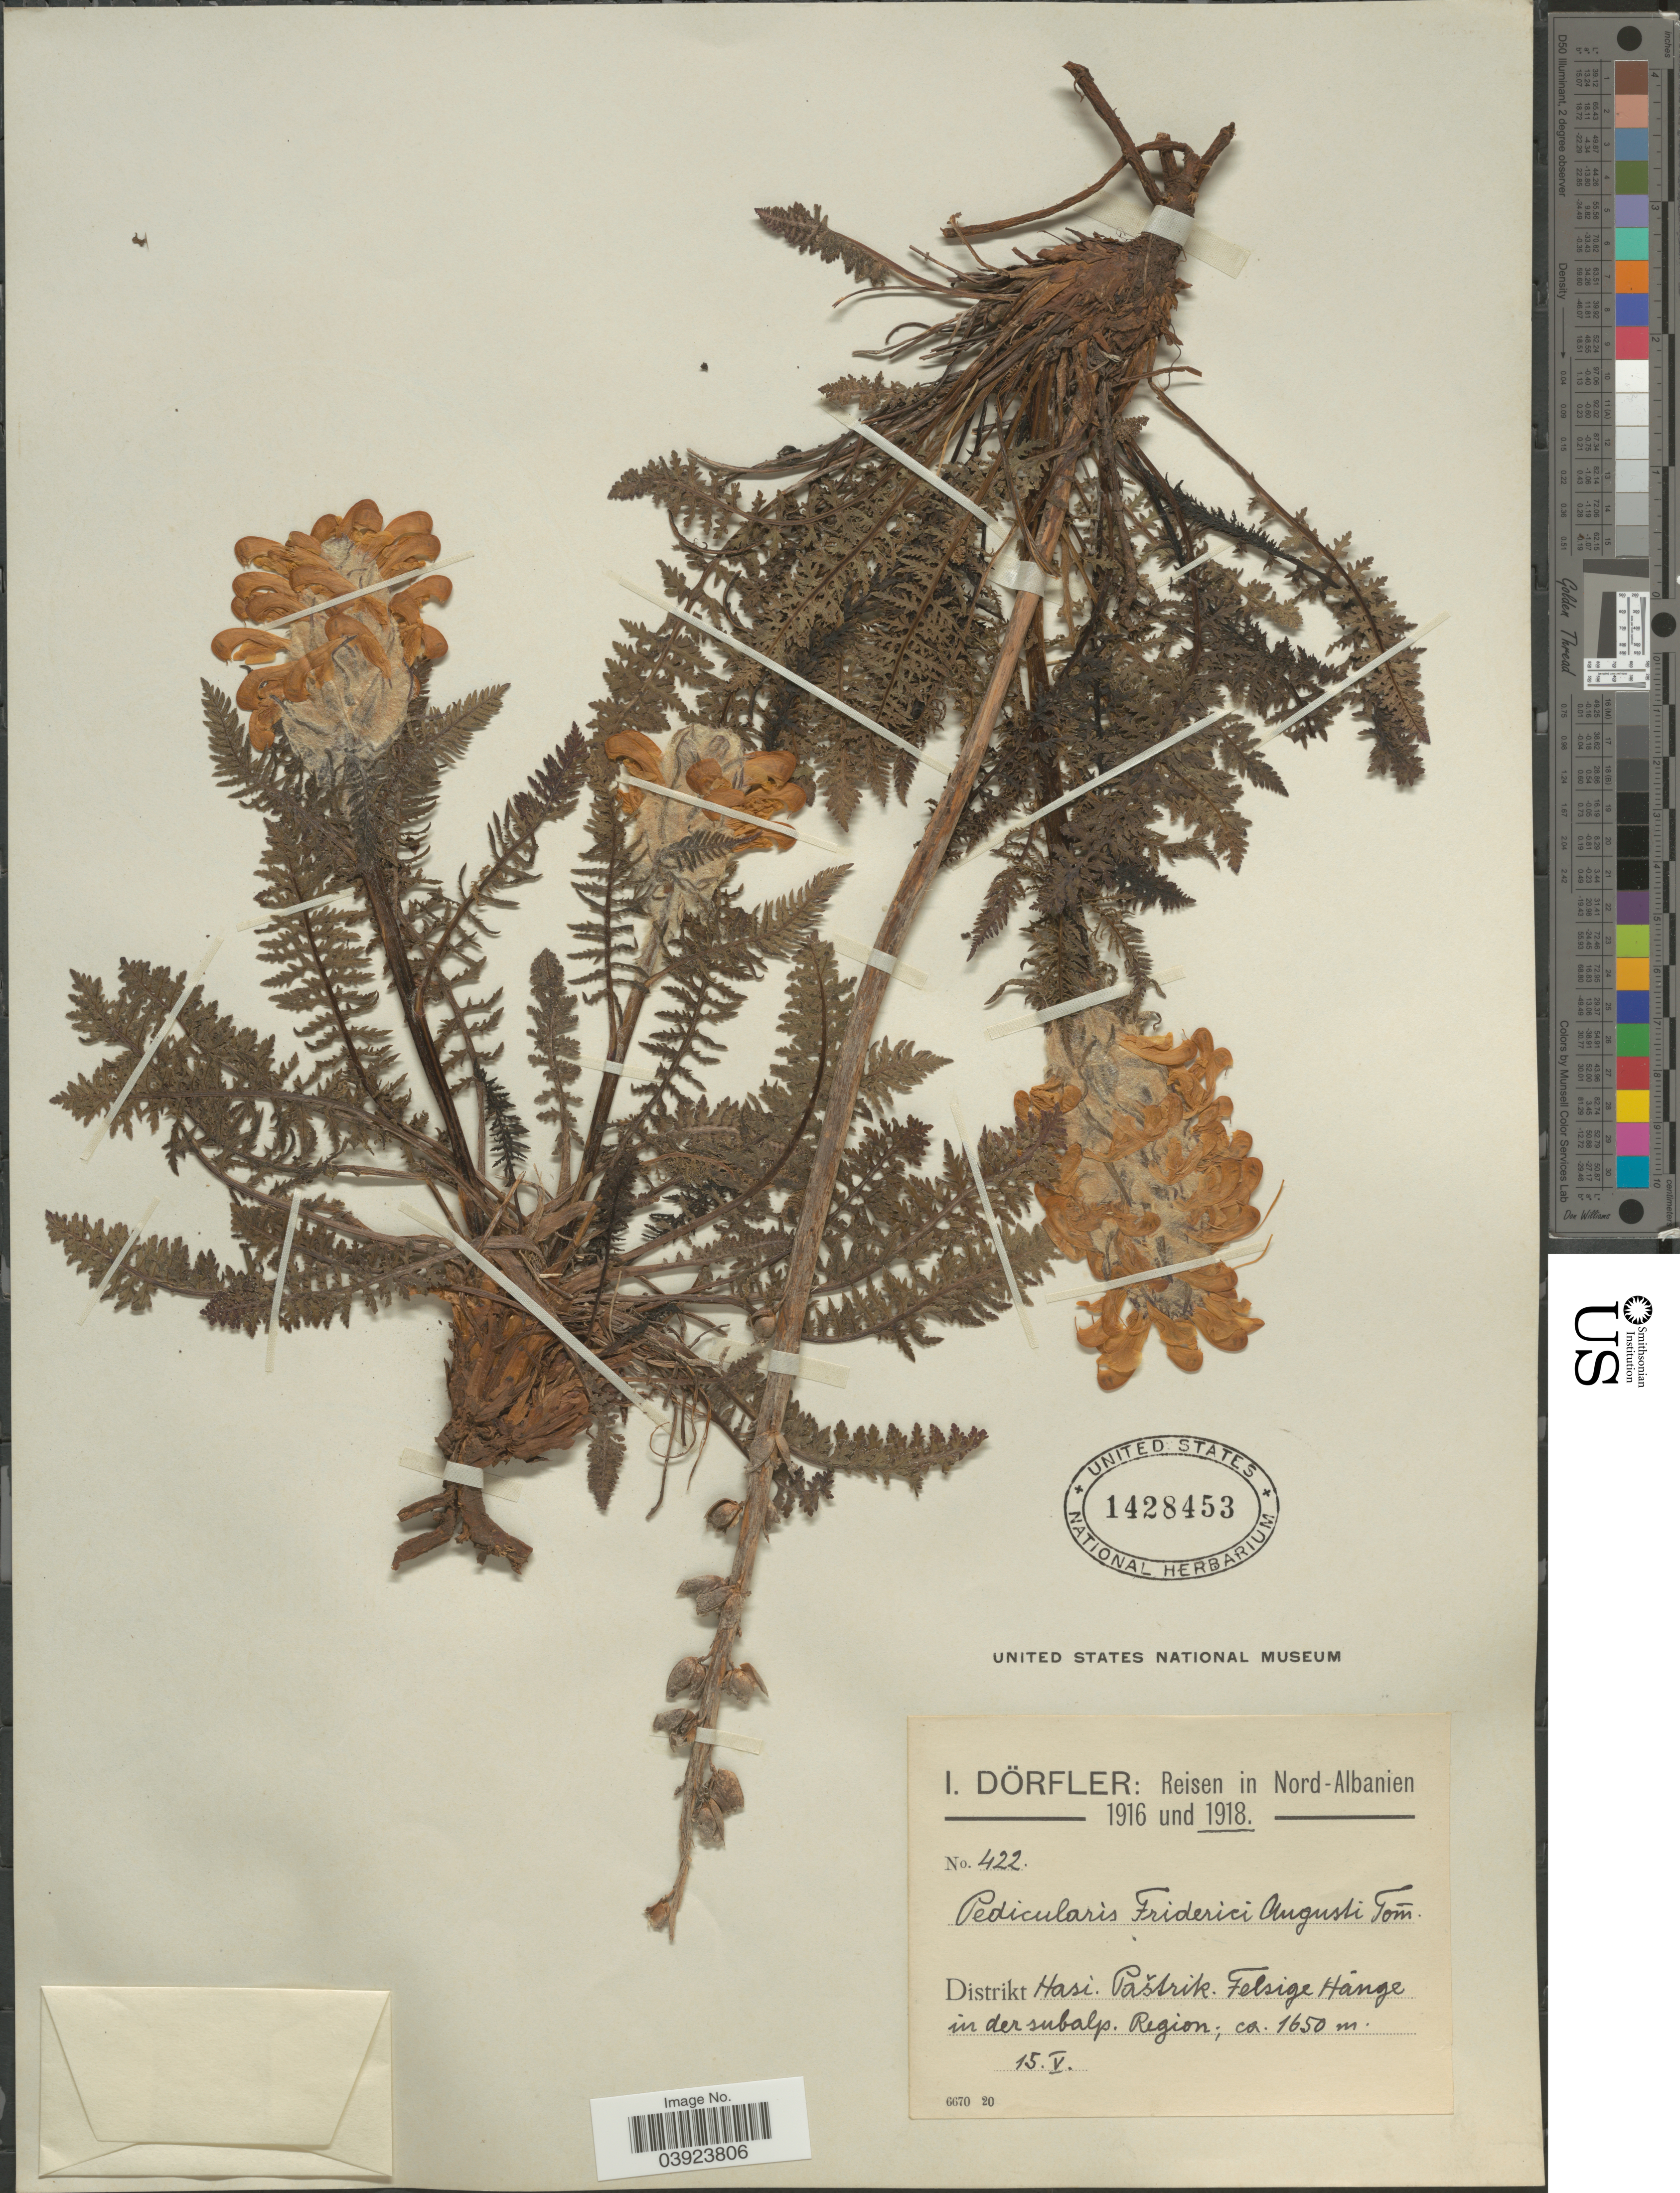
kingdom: Plantae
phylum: Tracheophyta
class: Magnoliopsida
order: Lamiales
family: Orobanchaceae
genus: Pedicularis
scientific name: Pedicularis friderici-augusti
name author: Tomm.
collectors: I. Dörfler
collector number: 422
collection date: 1918-05-15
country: Albania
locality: Nord-Albanien. Distrikt Hasi. Paštrik. Felsige Hánge in der subalp. Region.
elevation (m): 1650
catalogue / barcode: US 1428453